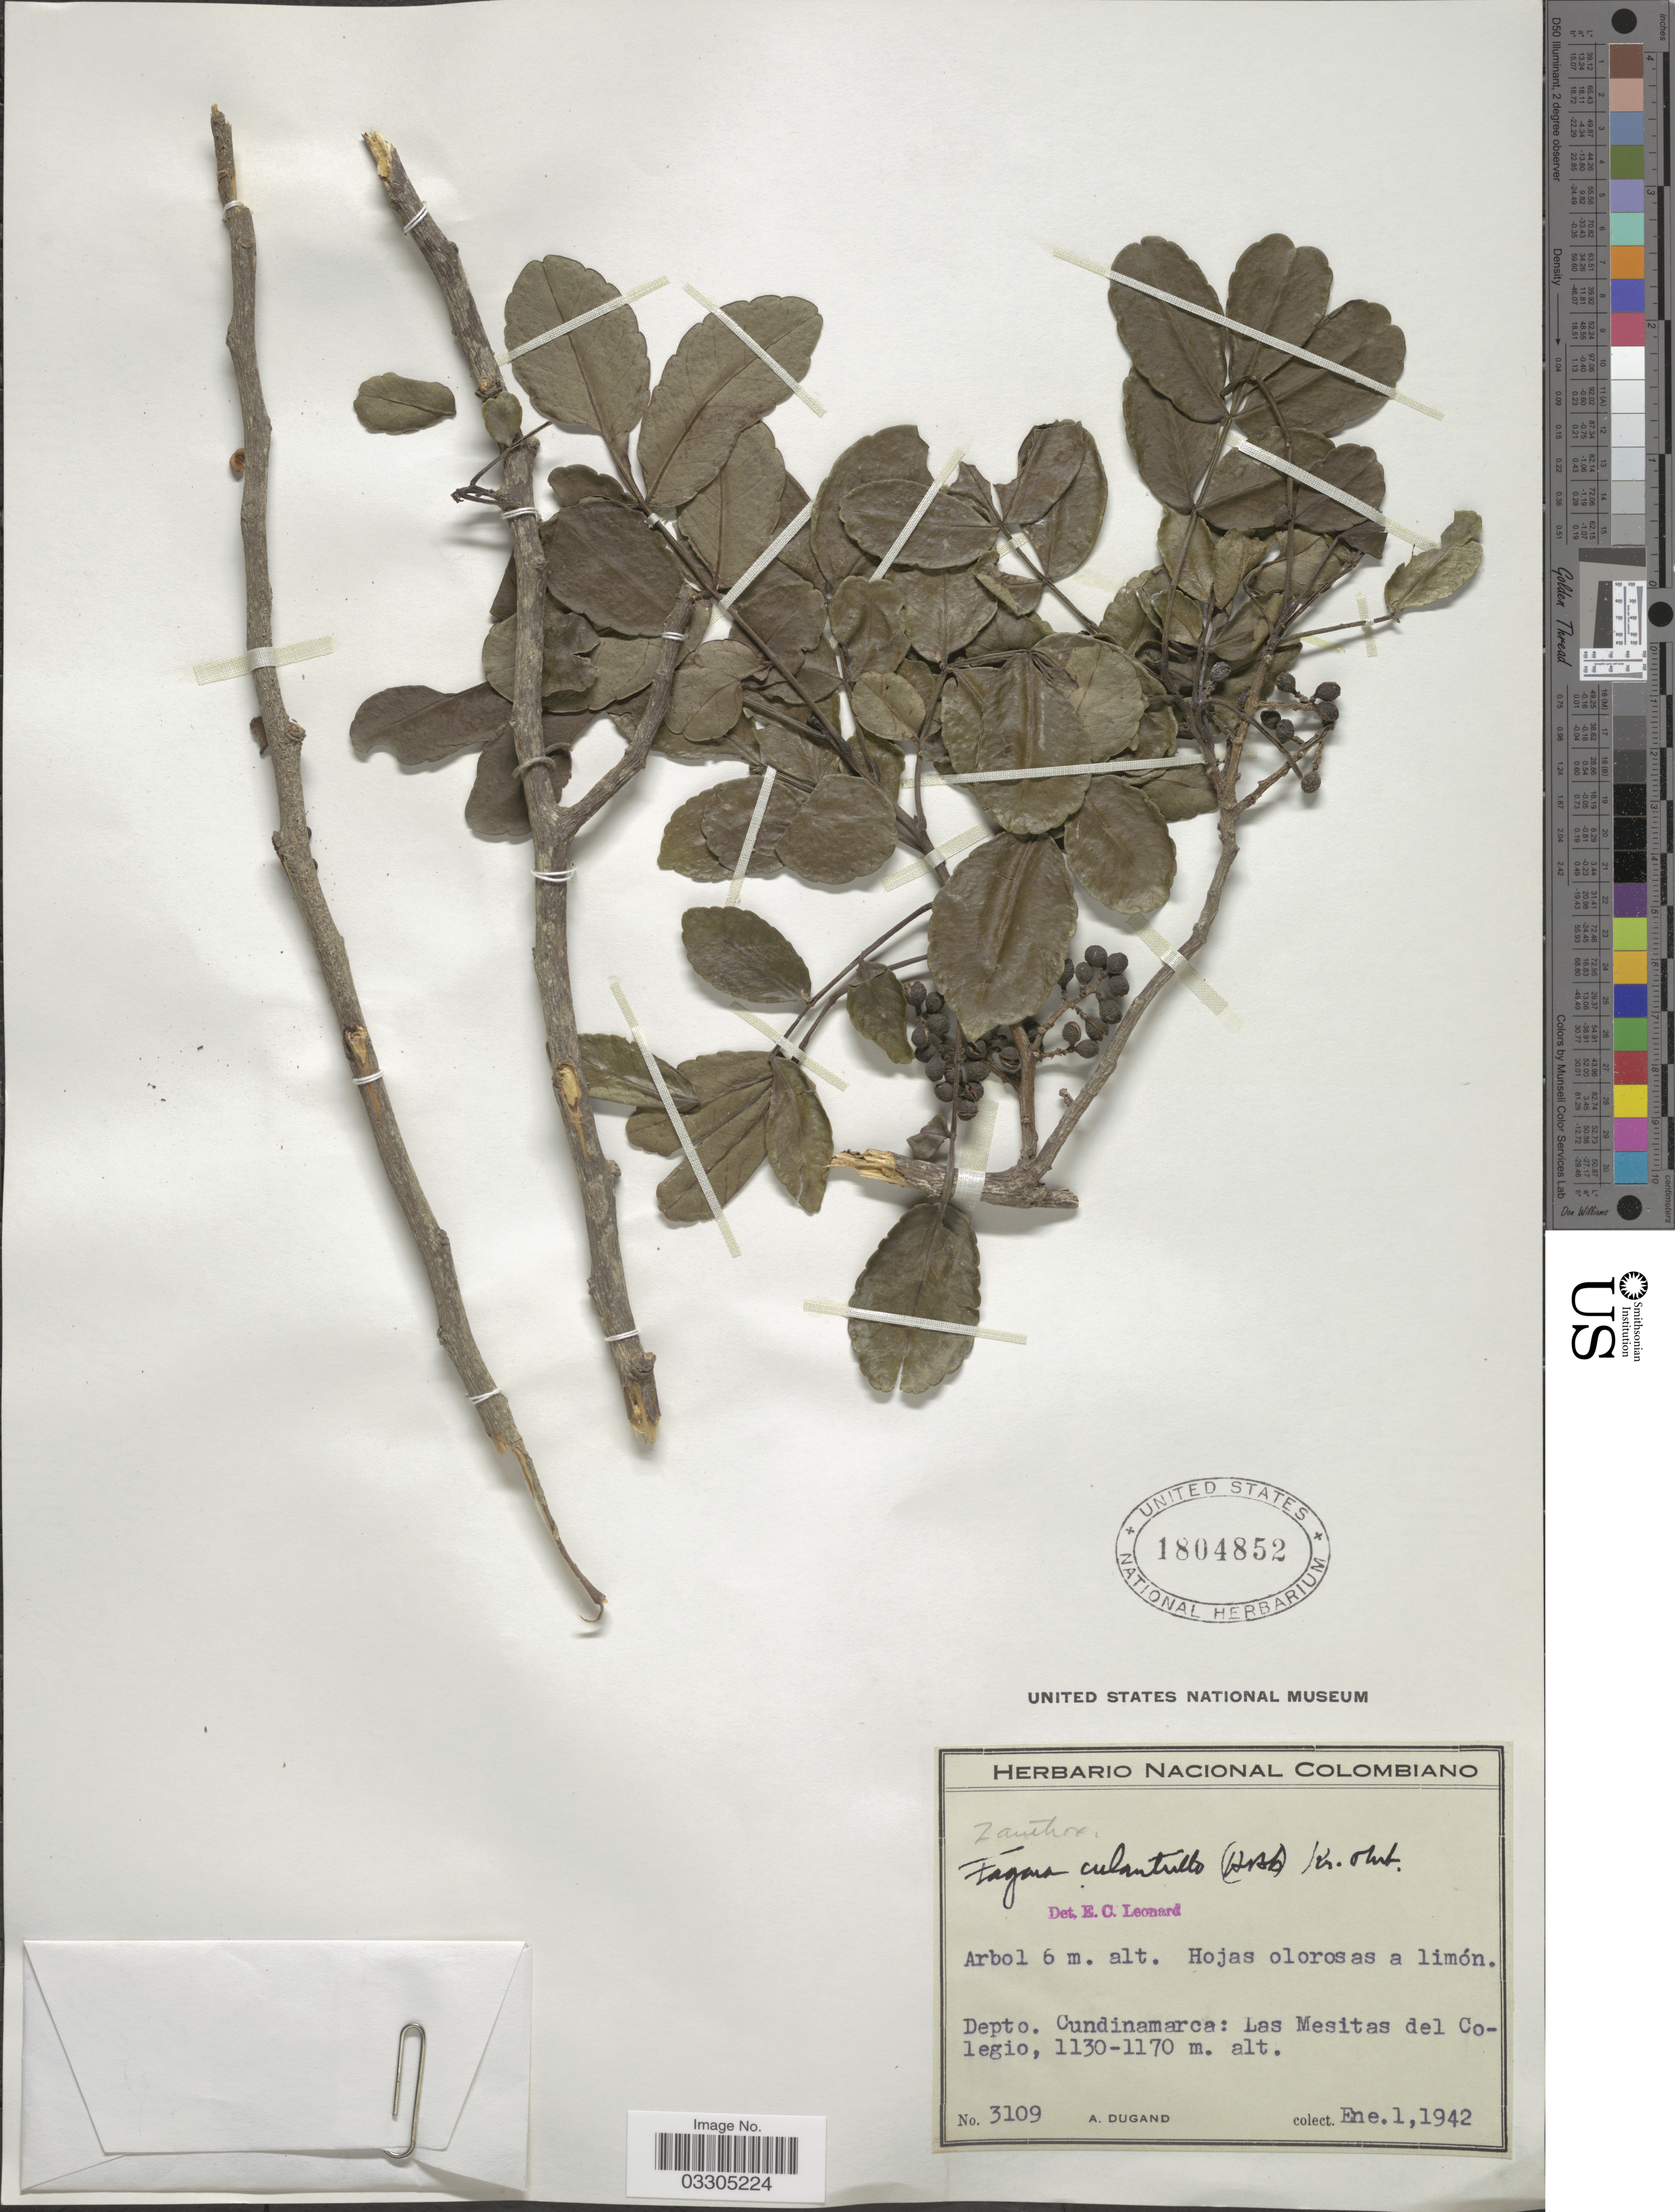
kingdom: Plantae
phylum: Tracheophyta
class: Magnoliopsida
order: Sapindales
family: Rutaceae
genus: Zanthoxylum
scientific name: Zanthoxylum culantrillo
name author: Kunth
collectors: A. Dugand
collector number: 3109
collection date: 1942-01-01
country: Colombia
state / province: Cundinamarca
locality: Depto. Cundinamarca: Las Mesitas del Colegio.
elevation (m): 1130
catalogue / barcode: US 1804852